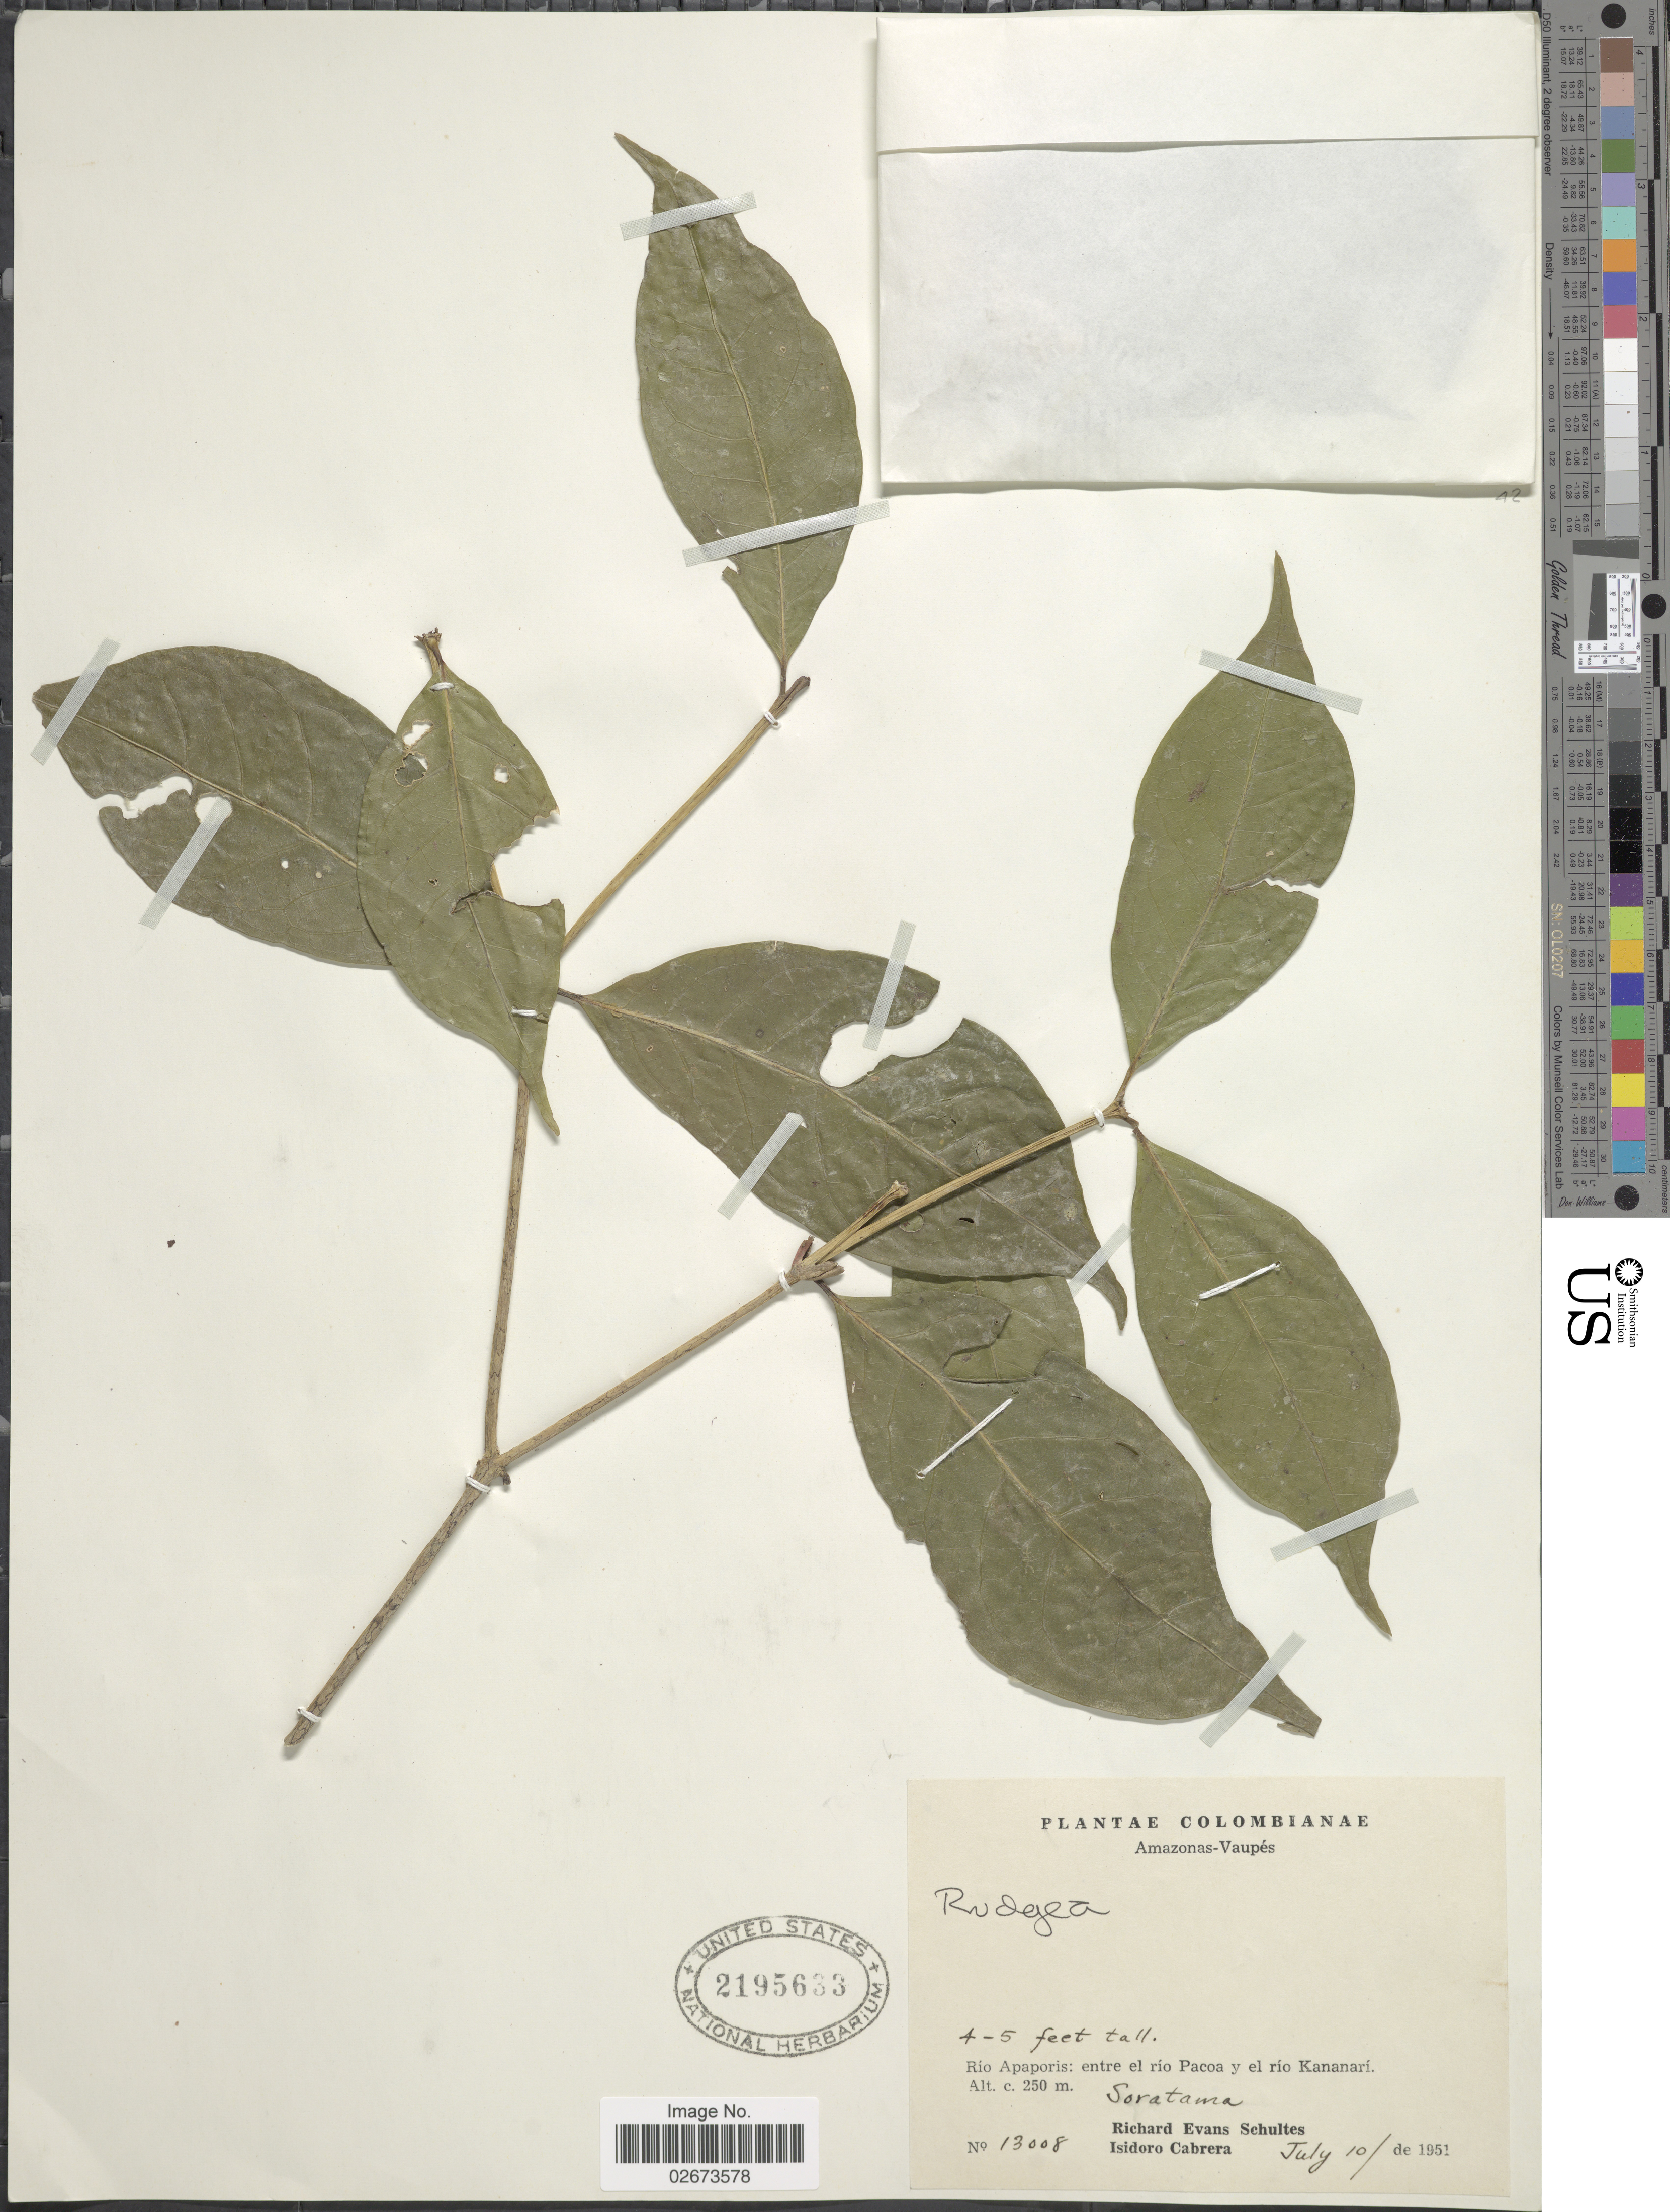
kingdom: Plantae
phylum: Tracheophyta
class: Magnoliopsida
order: Gentianales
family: Rubiaceae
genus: Rudgea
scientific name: Rudgea sp.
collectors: R. E. Schultes & I. Cabrera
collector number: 13008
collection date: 1951-07-10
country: Colombia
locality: Amazonas-Vaupes, Rio Apaporis: entre el rio Pacoa y el Kananari, Soratama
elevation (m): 250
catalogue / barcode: US 2195633